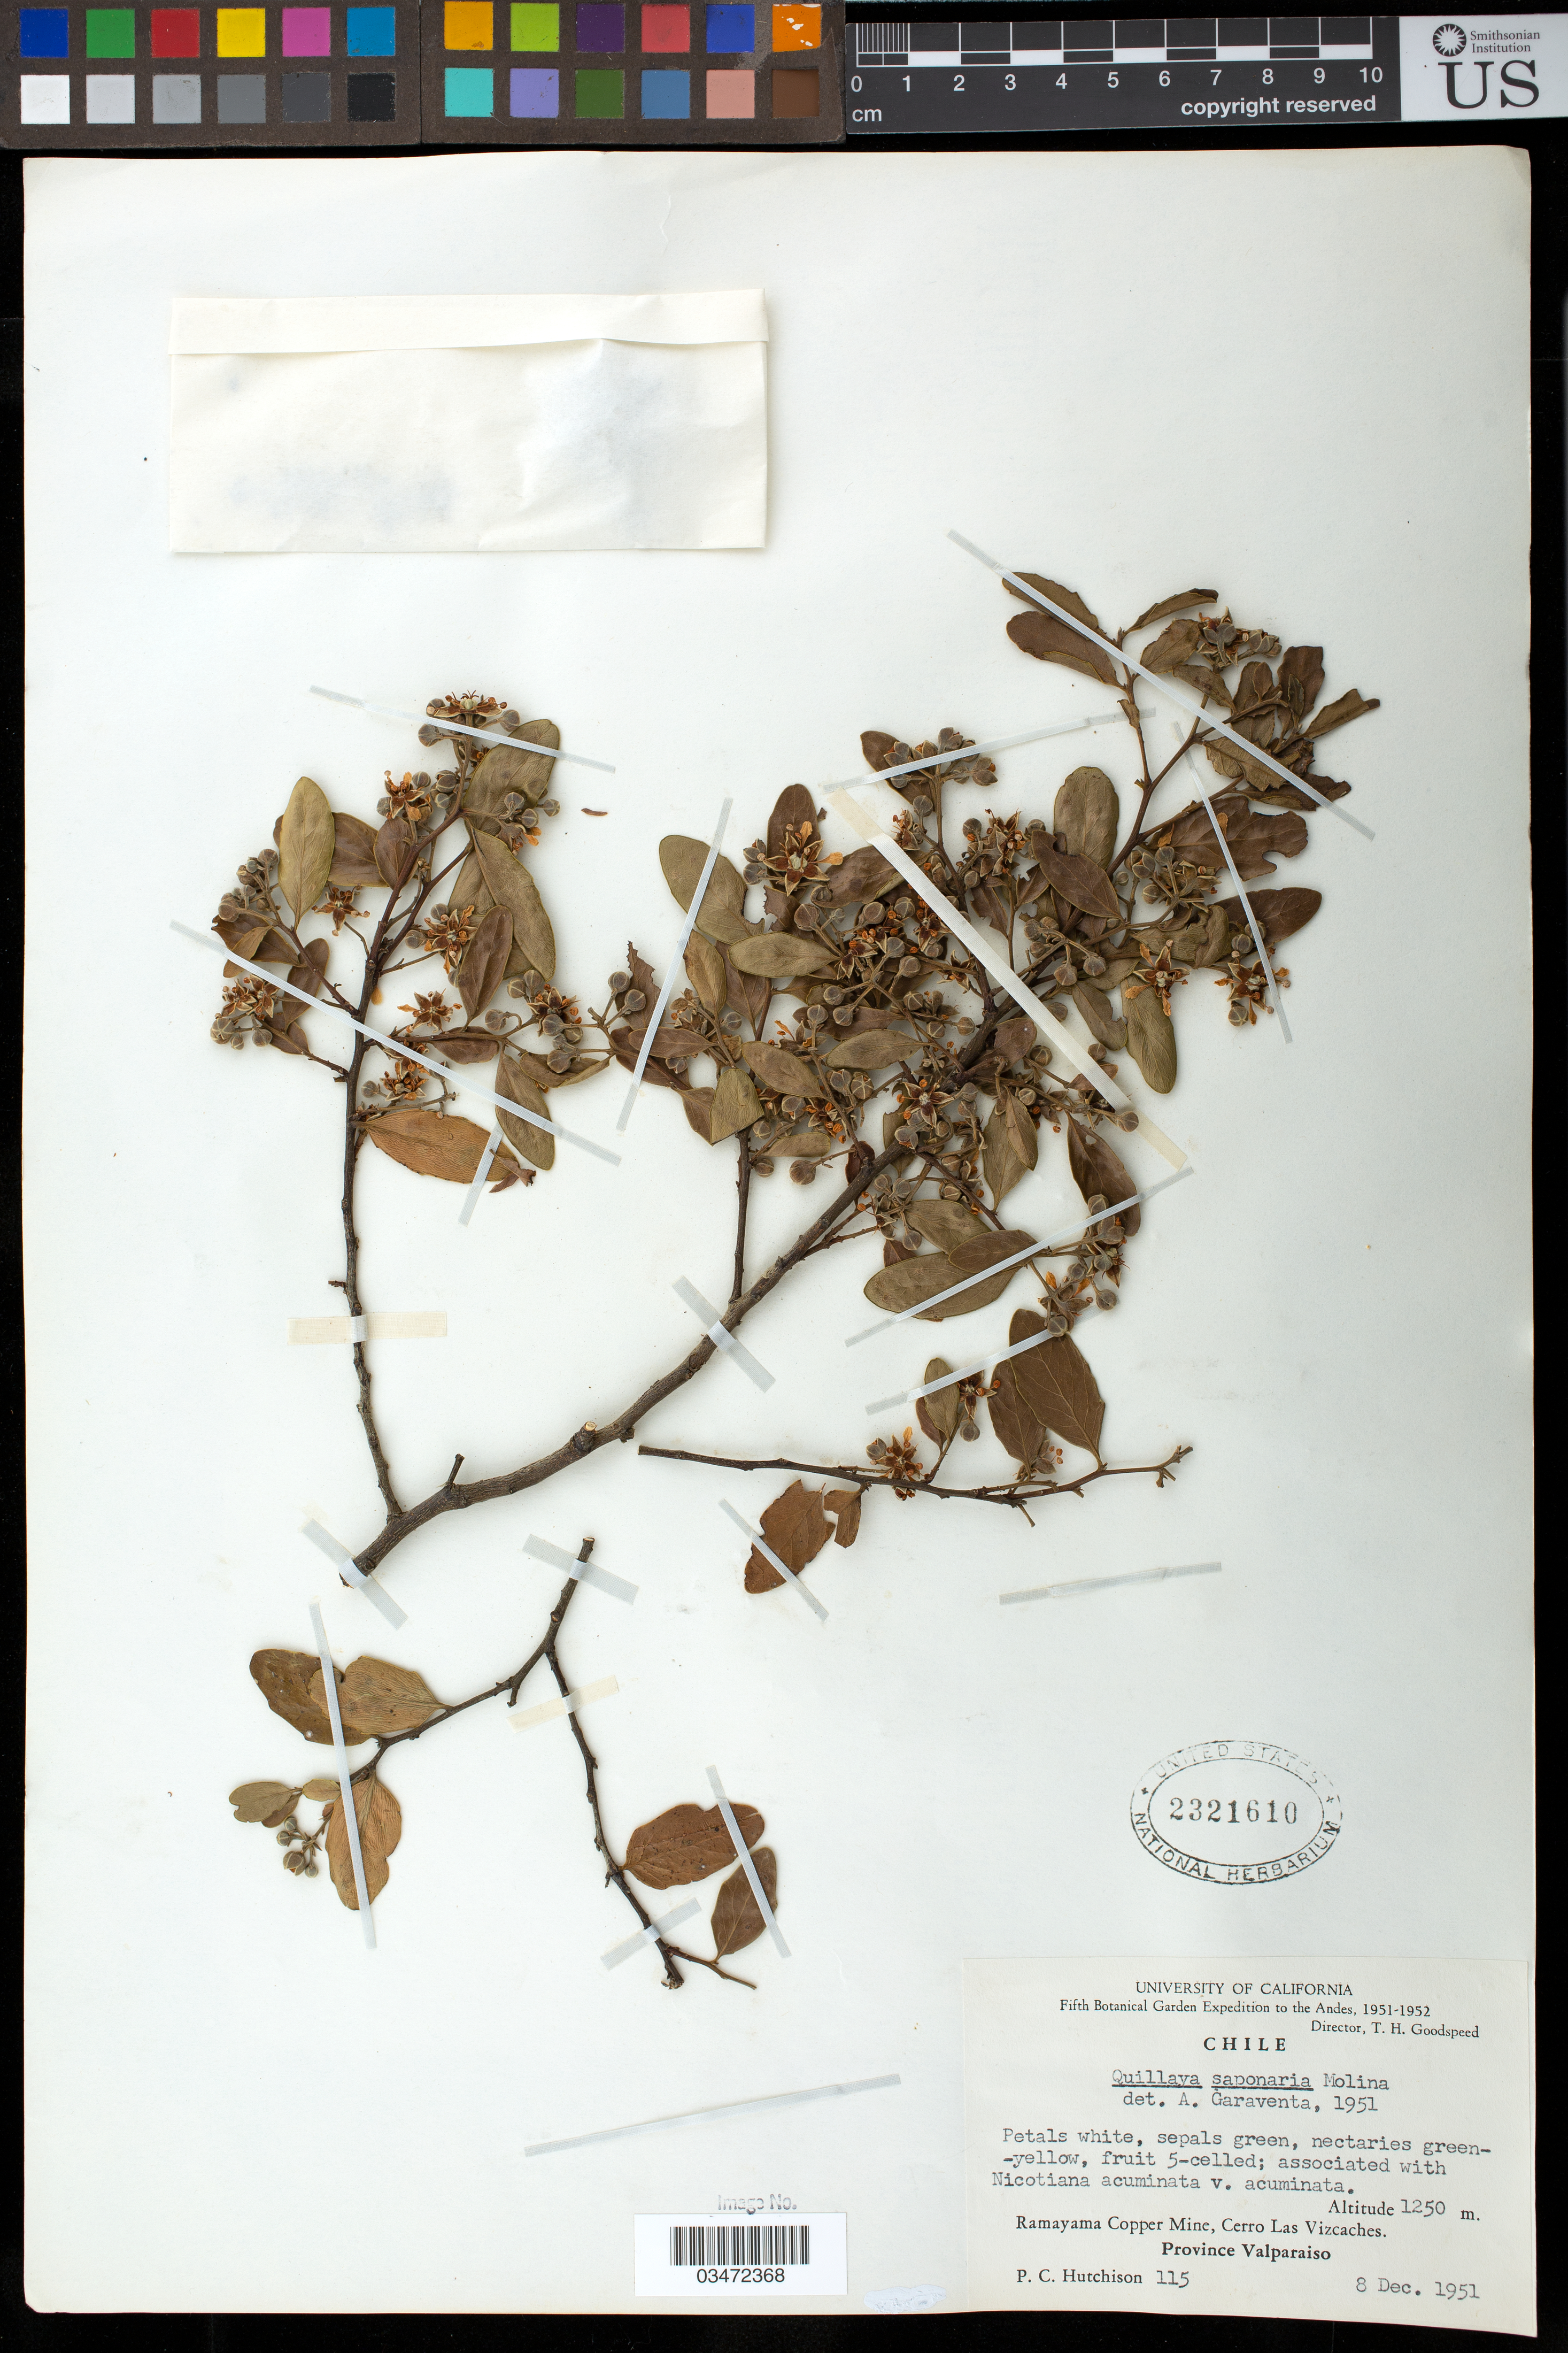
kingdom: Plantae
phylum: Tracheophyta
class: Magnoliopsida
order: Fabales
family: Quillajaceae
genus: Quillaja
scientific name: Quillaja saponaria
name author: Molina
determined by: Garaventa H., A.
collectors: P. C. Hutchison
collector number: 115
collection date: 1951-12-08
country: Chile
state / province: Valparaíso (V)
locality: Ramayama Copper Mine, Cerro Las Vizcaches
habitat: Associated with Nicotiana acuminata v. acuminata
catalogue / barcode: US 2321610